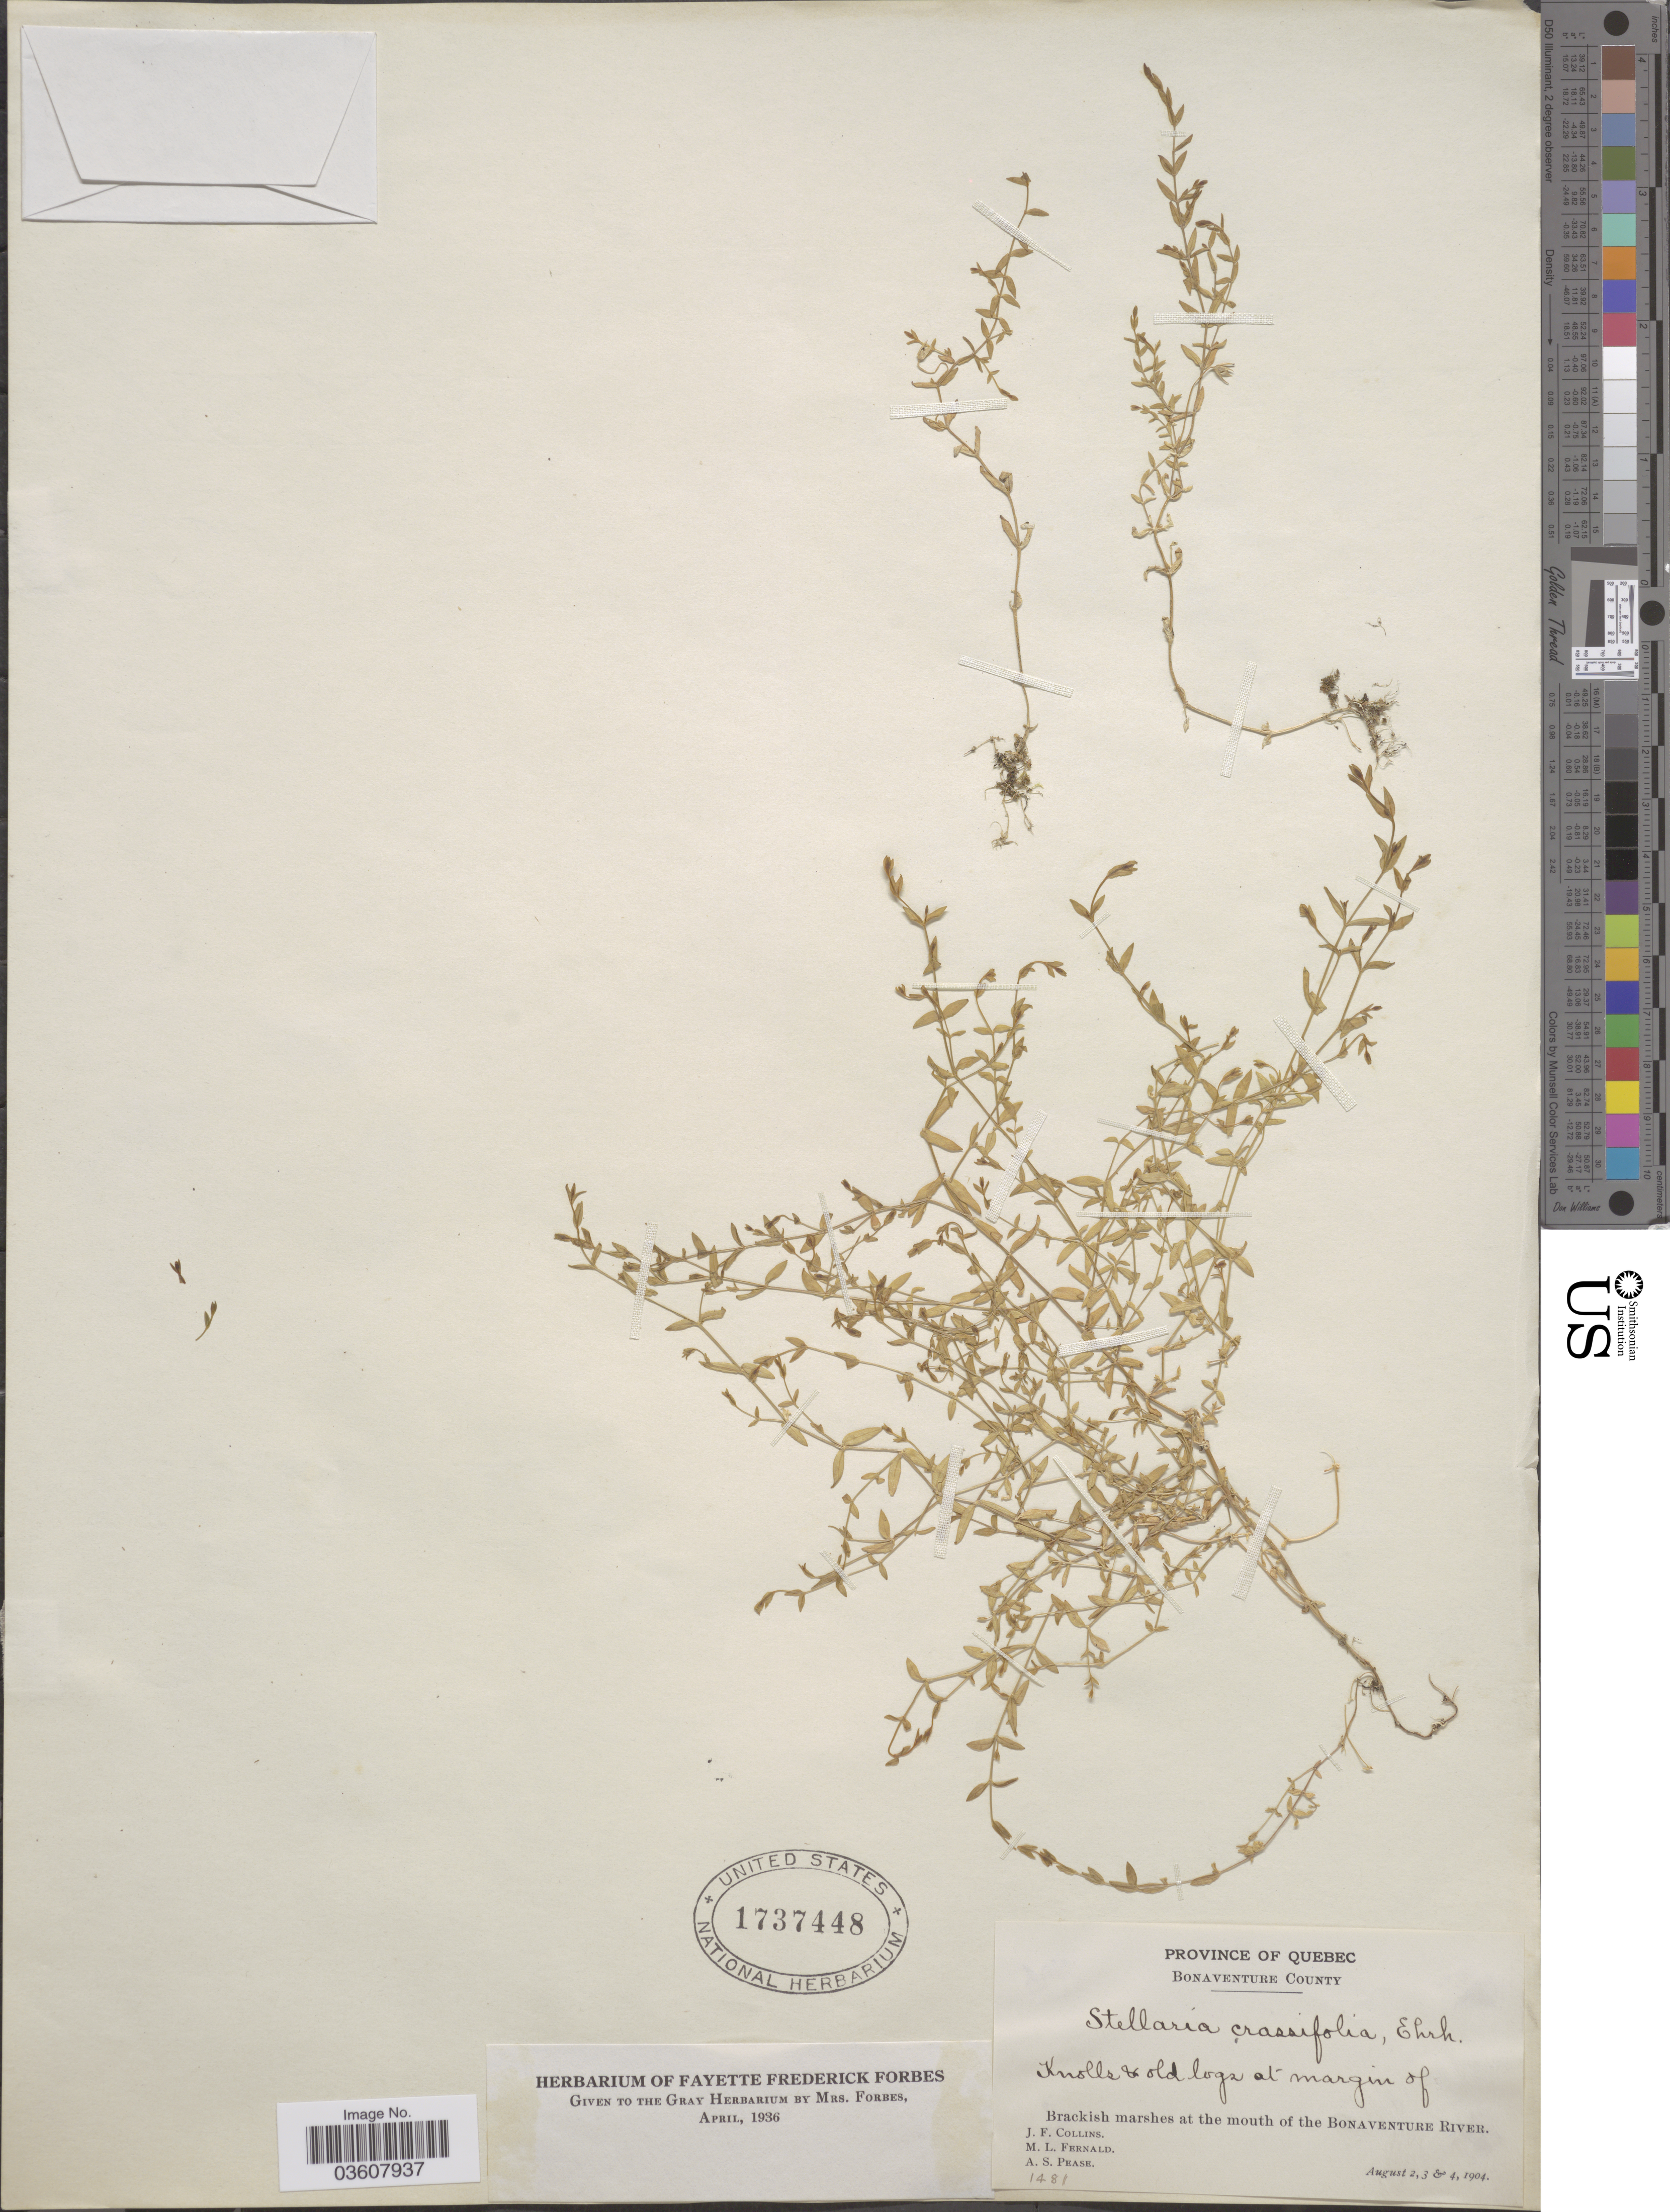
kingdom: Plantae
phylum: Tracheophyta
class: Magnoliopsida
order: Caryophyllales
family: Caryophyllaceae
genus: Stellaria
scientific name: Stellaria crassifolia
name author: Ehrh.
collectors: J. Collins, M. L. Fernald & A. S. Pease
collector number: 1481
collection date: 1904-08-02/1904-08-04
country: Canada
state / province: Quebec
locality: Bonaventure County. Knolls & old bogs at margin of Brackish marshes at the mouth of the Bonaventure River.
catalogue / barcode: US 1737448